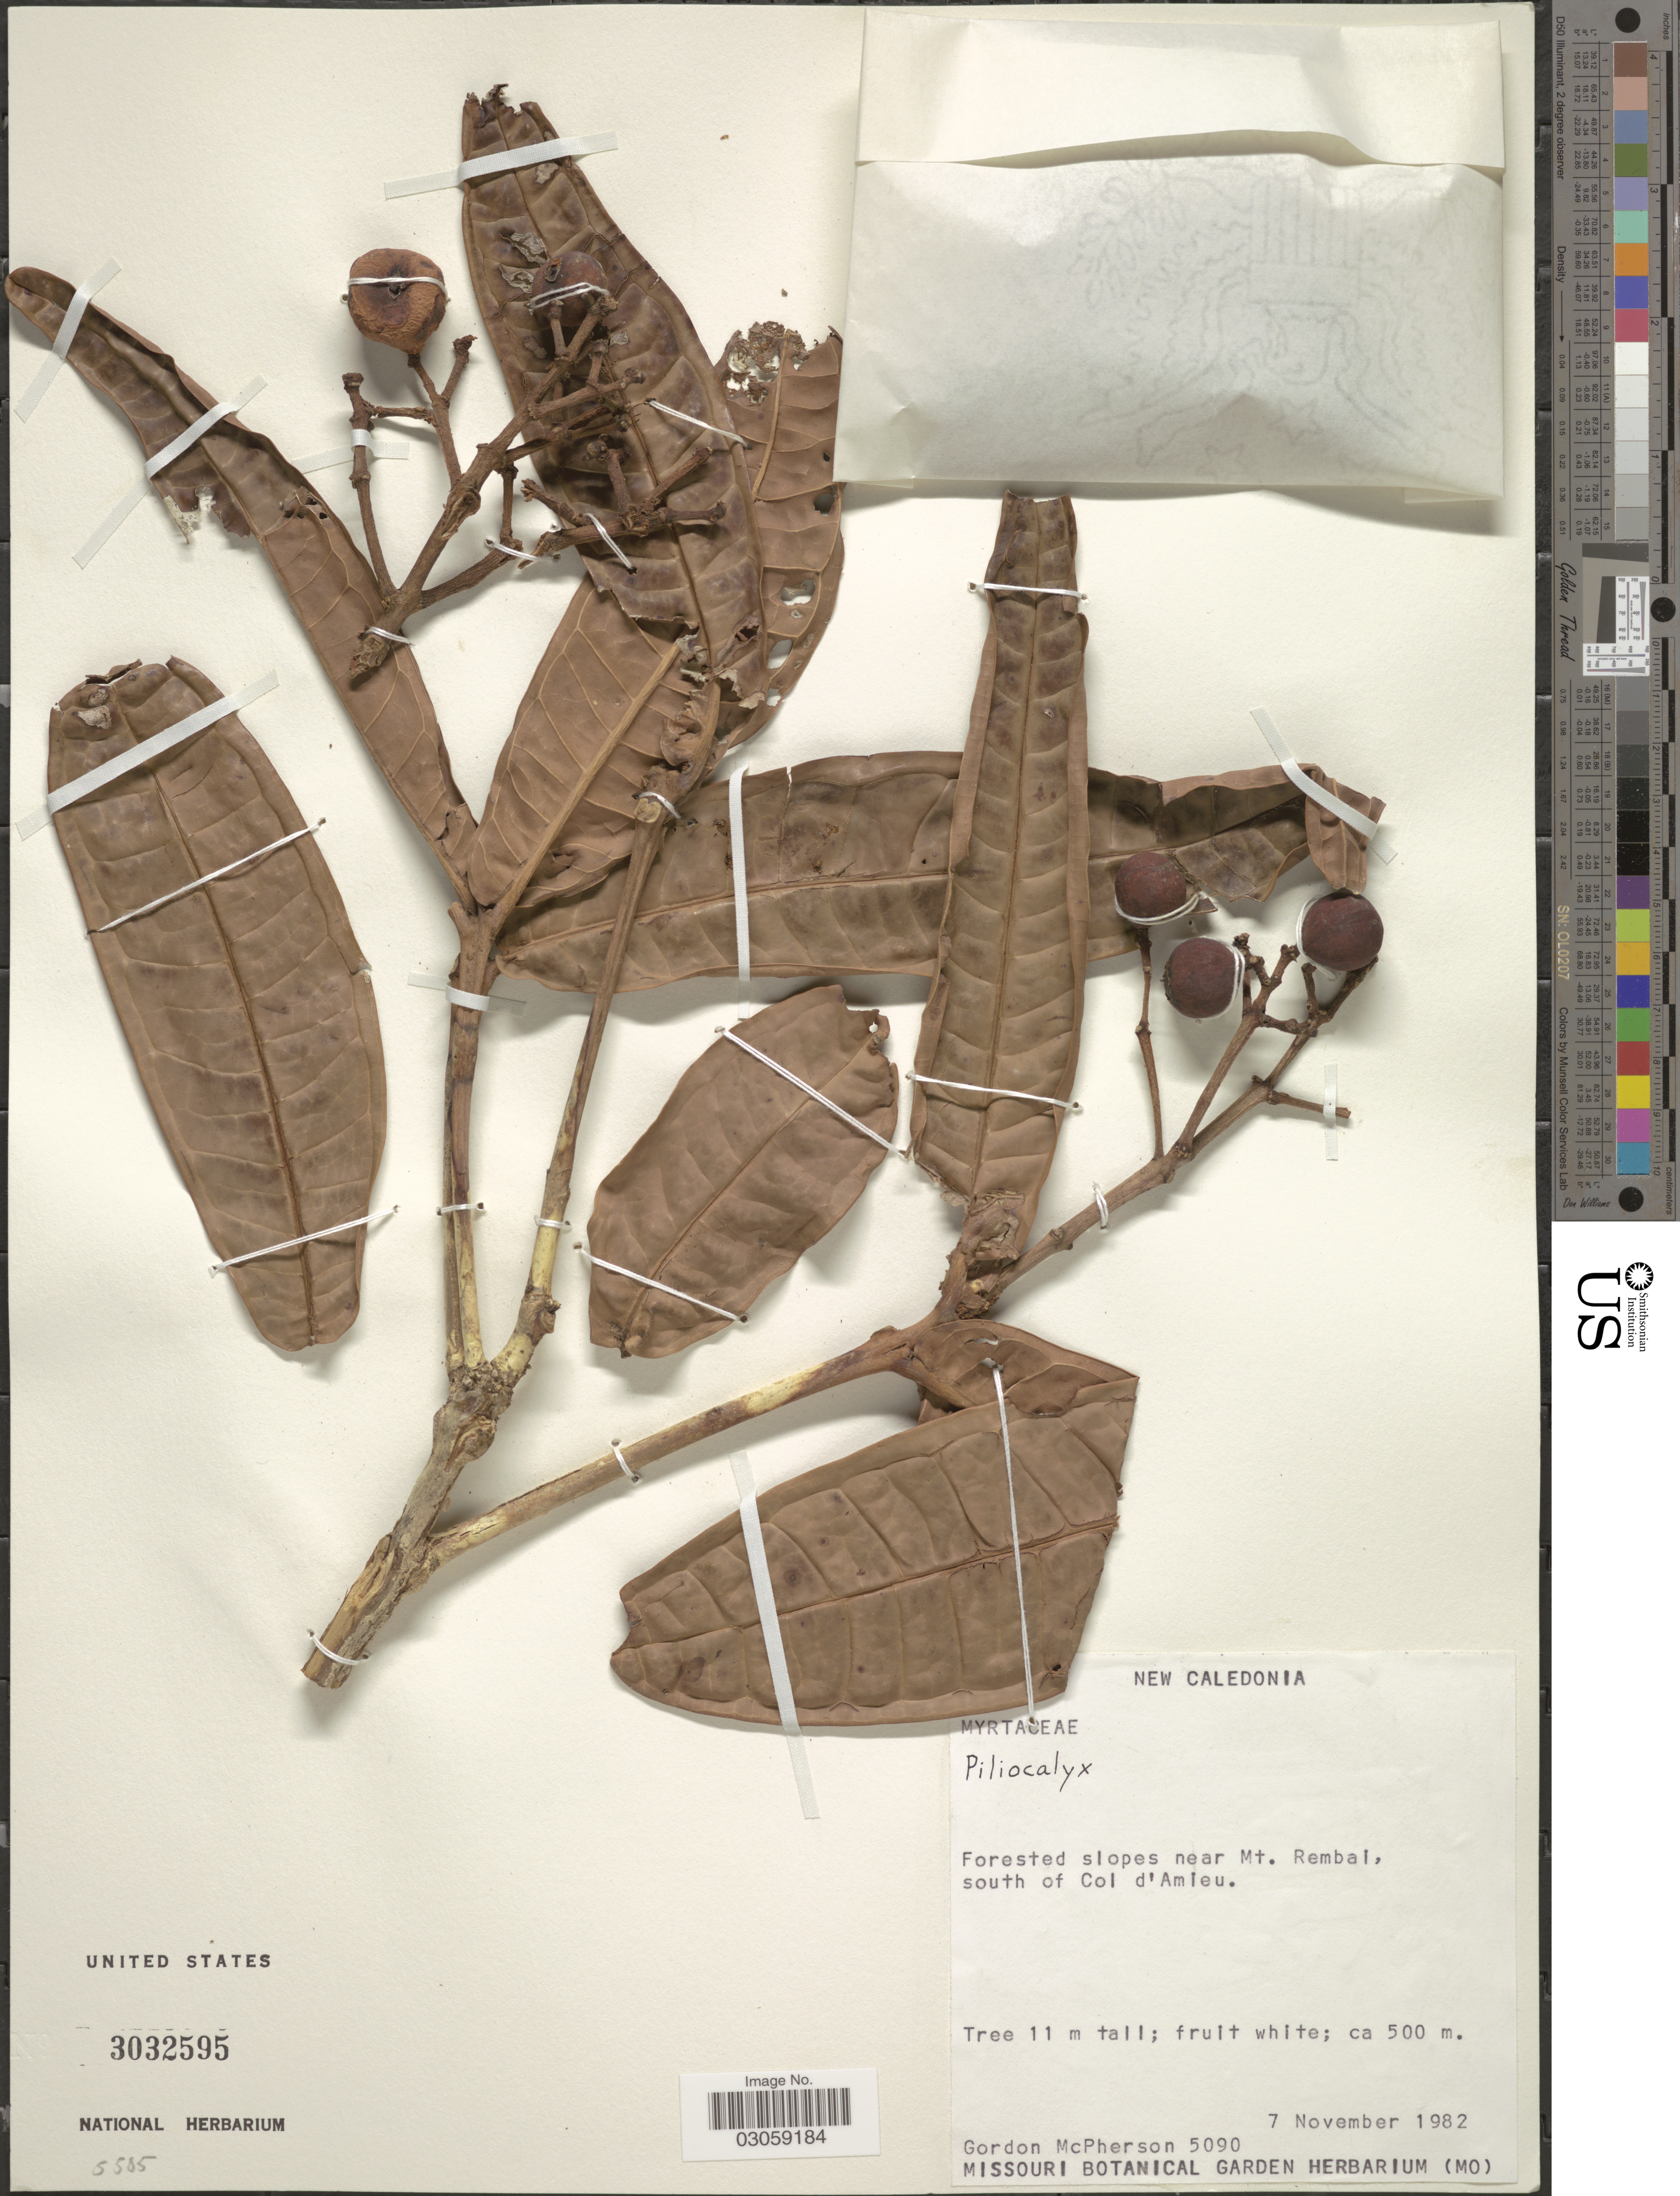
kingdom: Plantae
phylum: Tracheophyta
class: Magnoliopsida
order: Myrtales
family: Myrtaceae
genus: Syzygium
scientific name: Syzygium bullatum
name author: (Brongn. & Gris) N. Snow & Byng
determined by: Snow, N.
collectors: G. McPherson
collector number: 5090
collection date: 1982-11-07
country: New Caledonia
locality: Forested slopes near Mt. Rembai, south of Col d'Amieu.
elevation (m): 500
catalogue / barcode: US 3032595